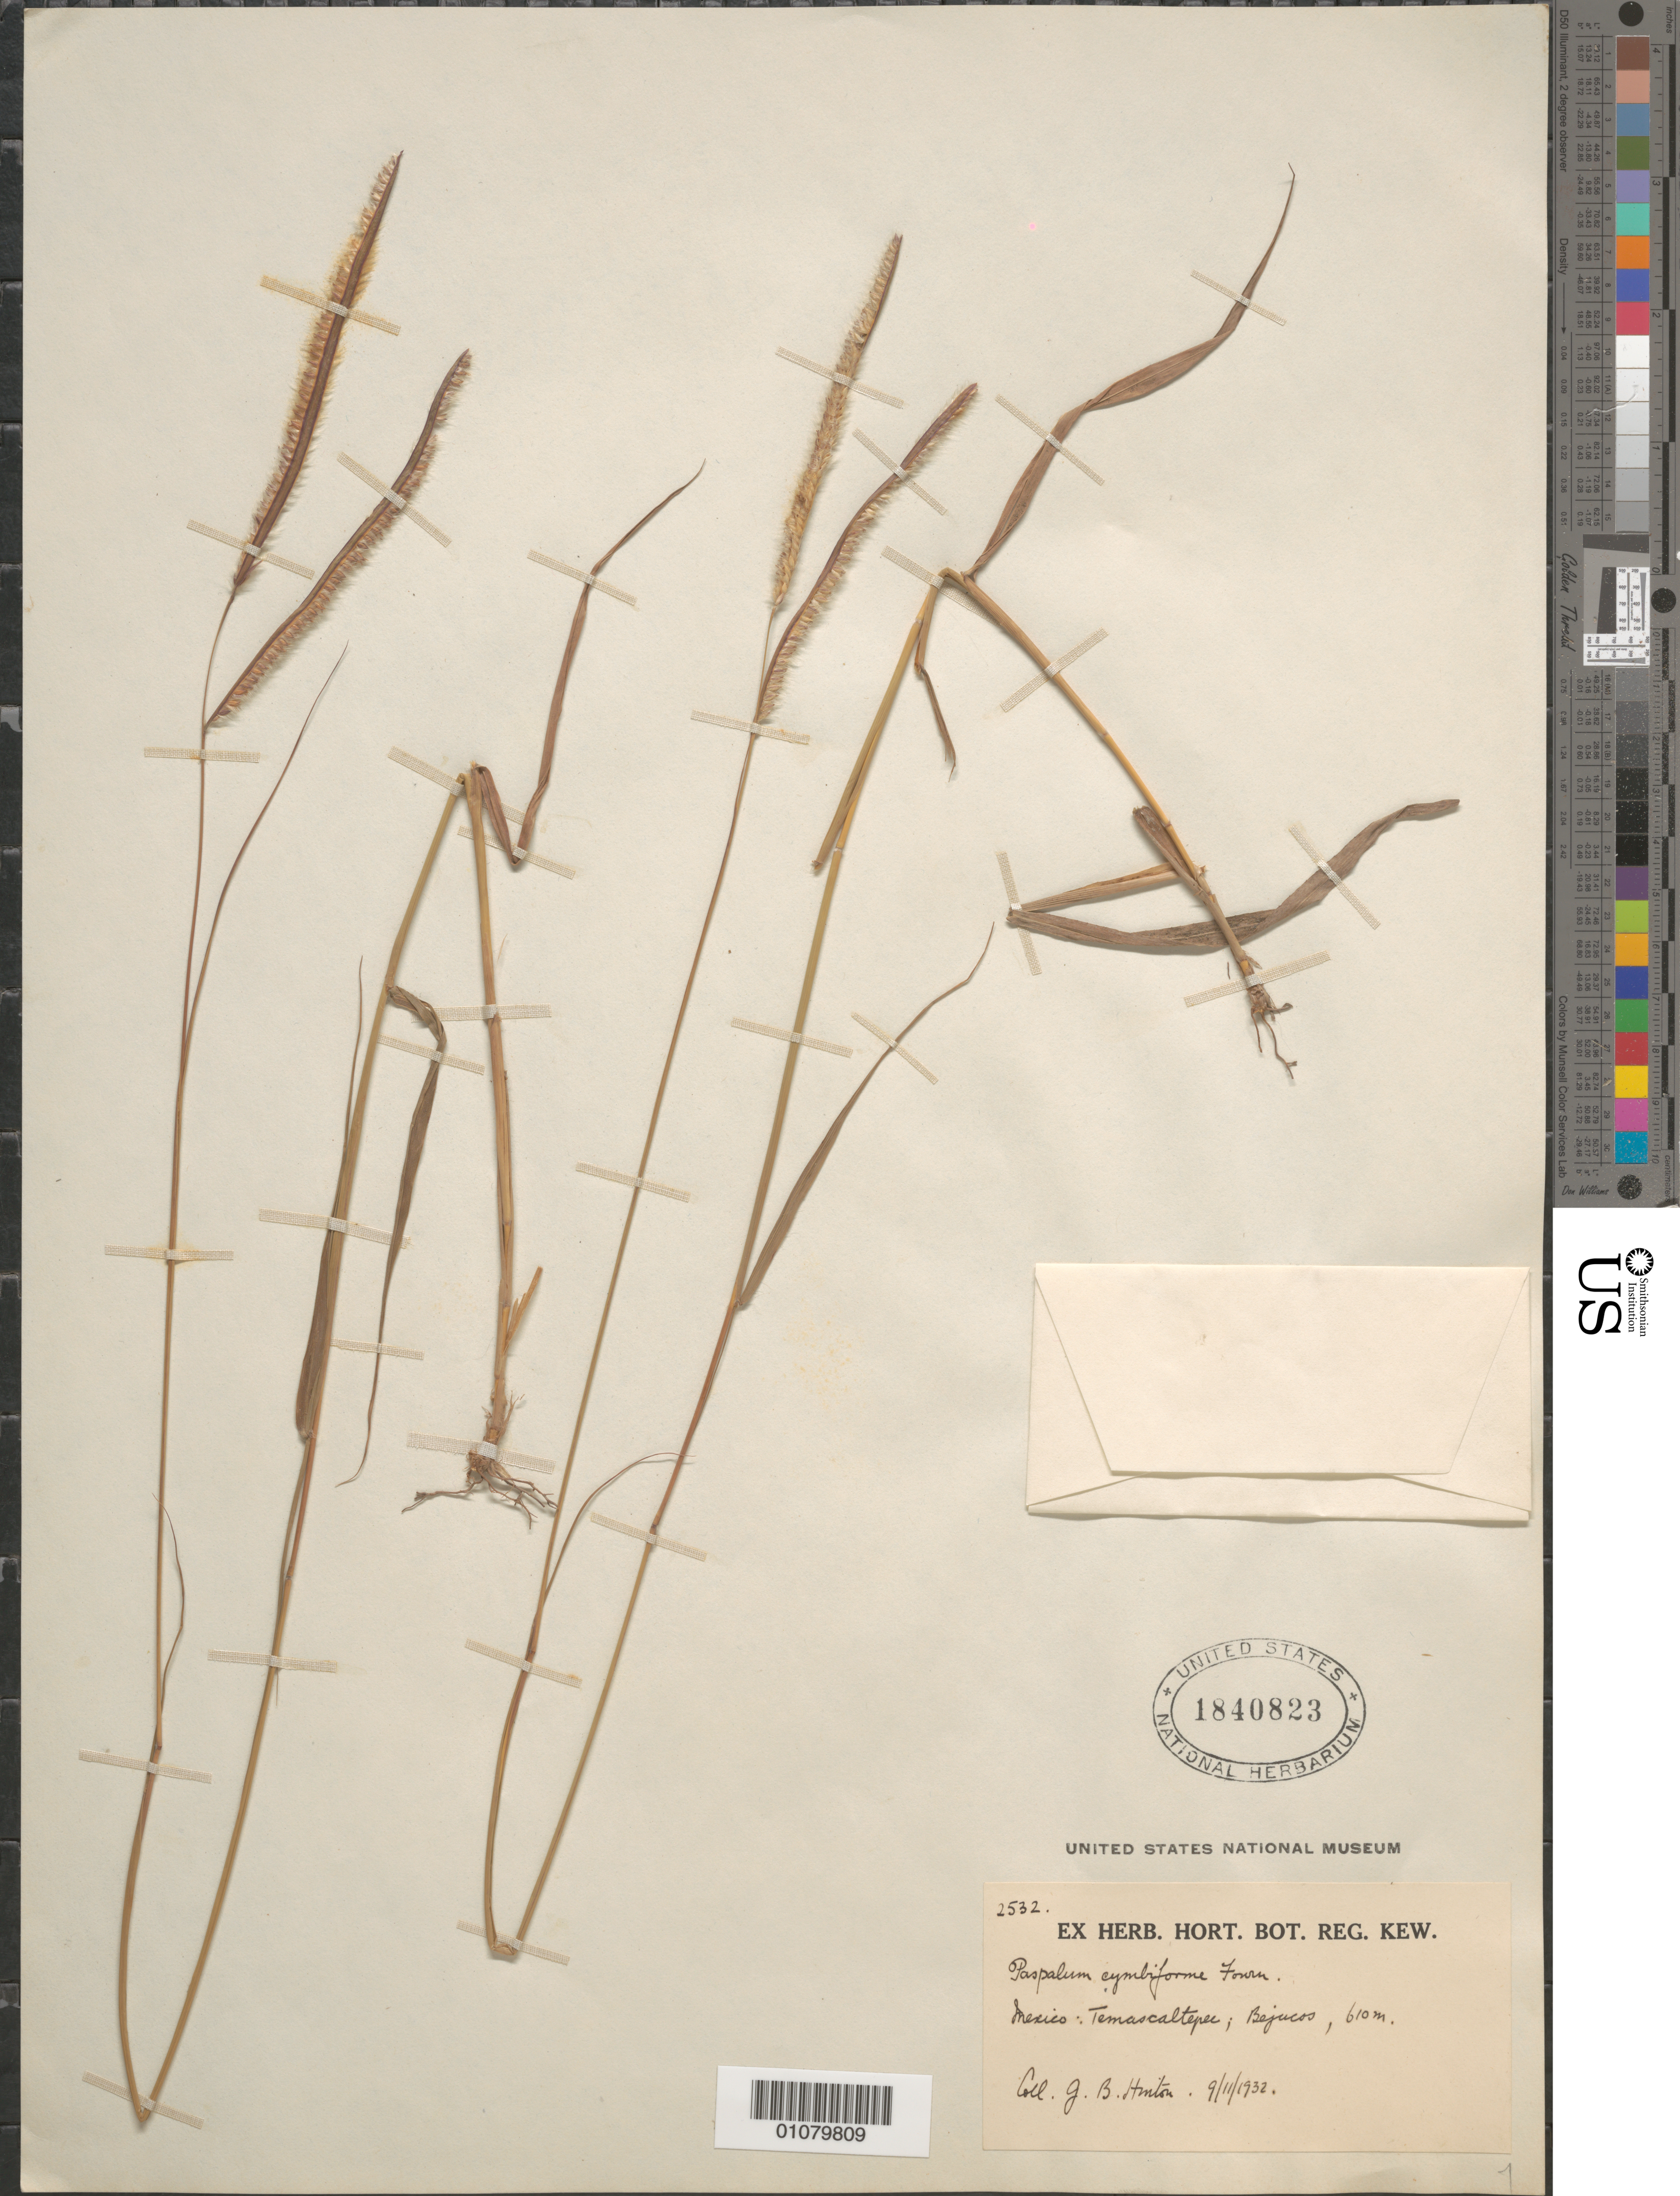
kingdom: Plantae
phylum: Tracheophyta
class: Liliopsida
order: Poales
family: Poaceae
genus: Paspalum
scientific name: Paspalum cymbiforme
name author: E. Fourn.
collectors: G. B. Hinton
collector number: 2532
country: Mexico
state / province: Tamaulipas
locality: Bajucos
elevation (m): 610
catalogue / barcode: US 1840823